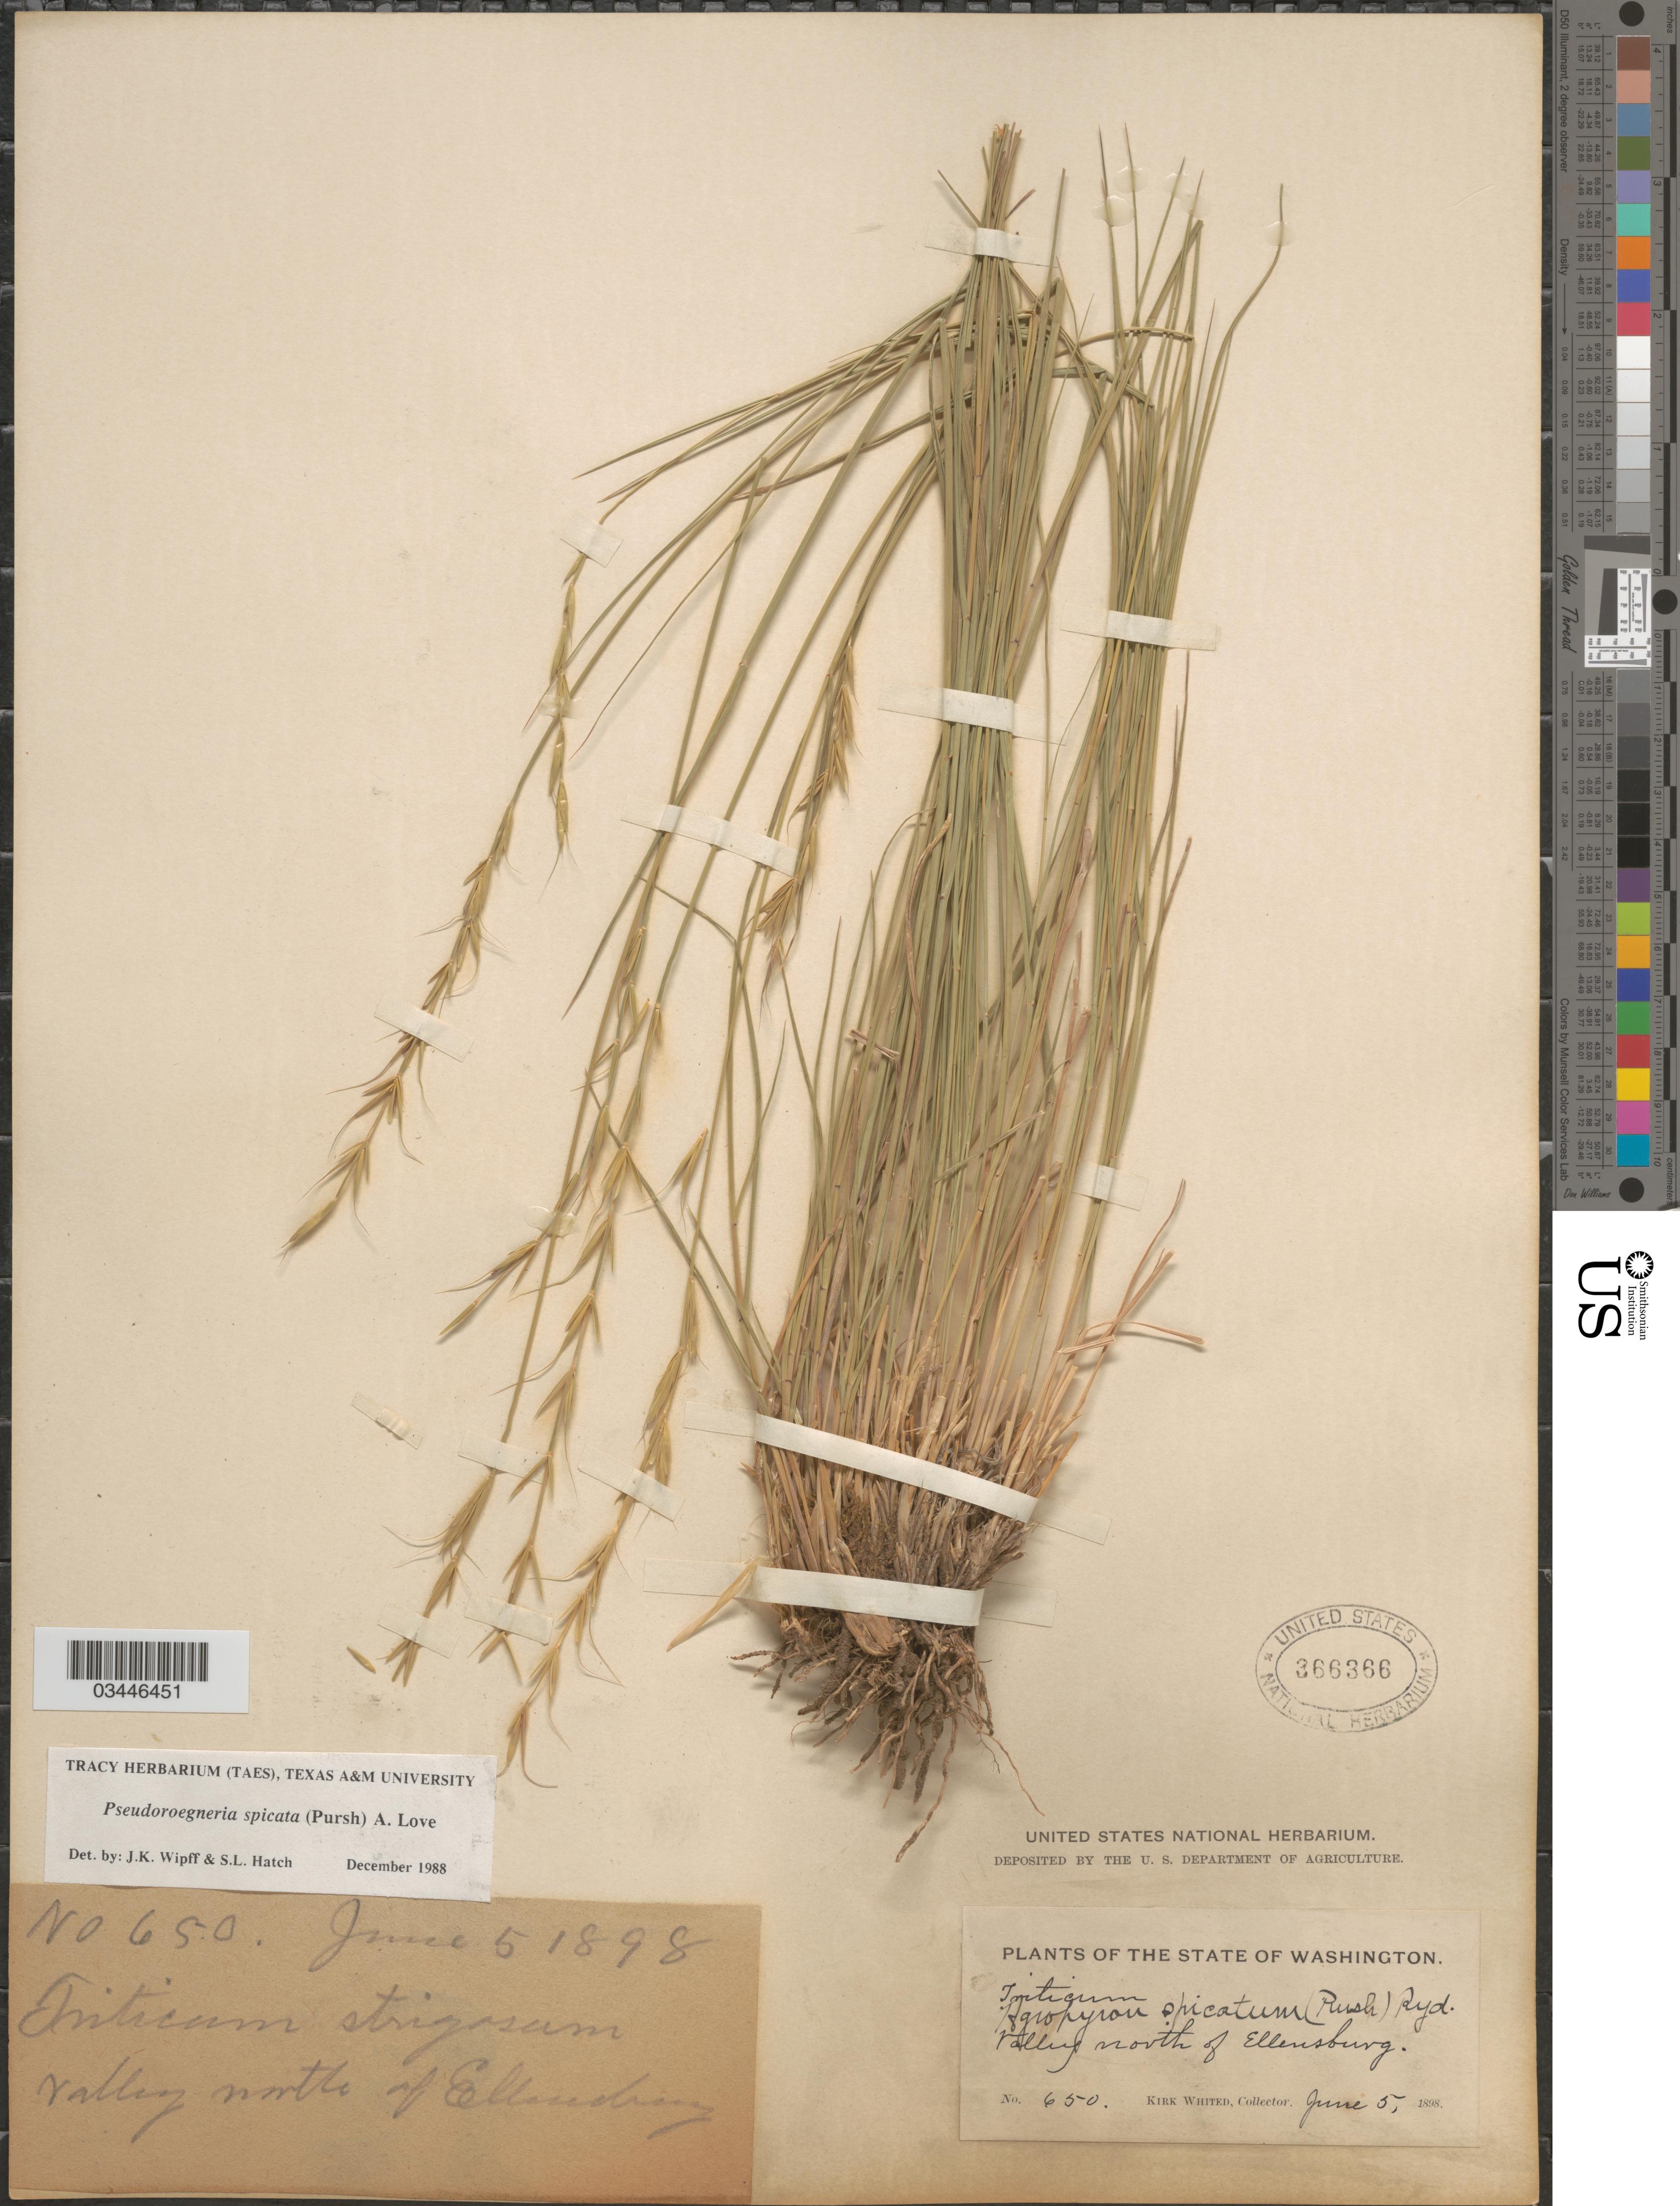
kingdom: Plantae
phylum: Tracheophyta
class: Liliopsida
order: Poales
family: Poaceae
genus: Pseudoroegneria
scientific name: Pseudoroegneria spicata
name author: (Pursh) Á. Löve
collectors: K. Whited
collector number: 650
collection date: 1898-06-05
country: United States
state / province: Washington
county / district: Kittitas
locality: Valley north of Ellensburg.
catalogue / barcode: US 366366